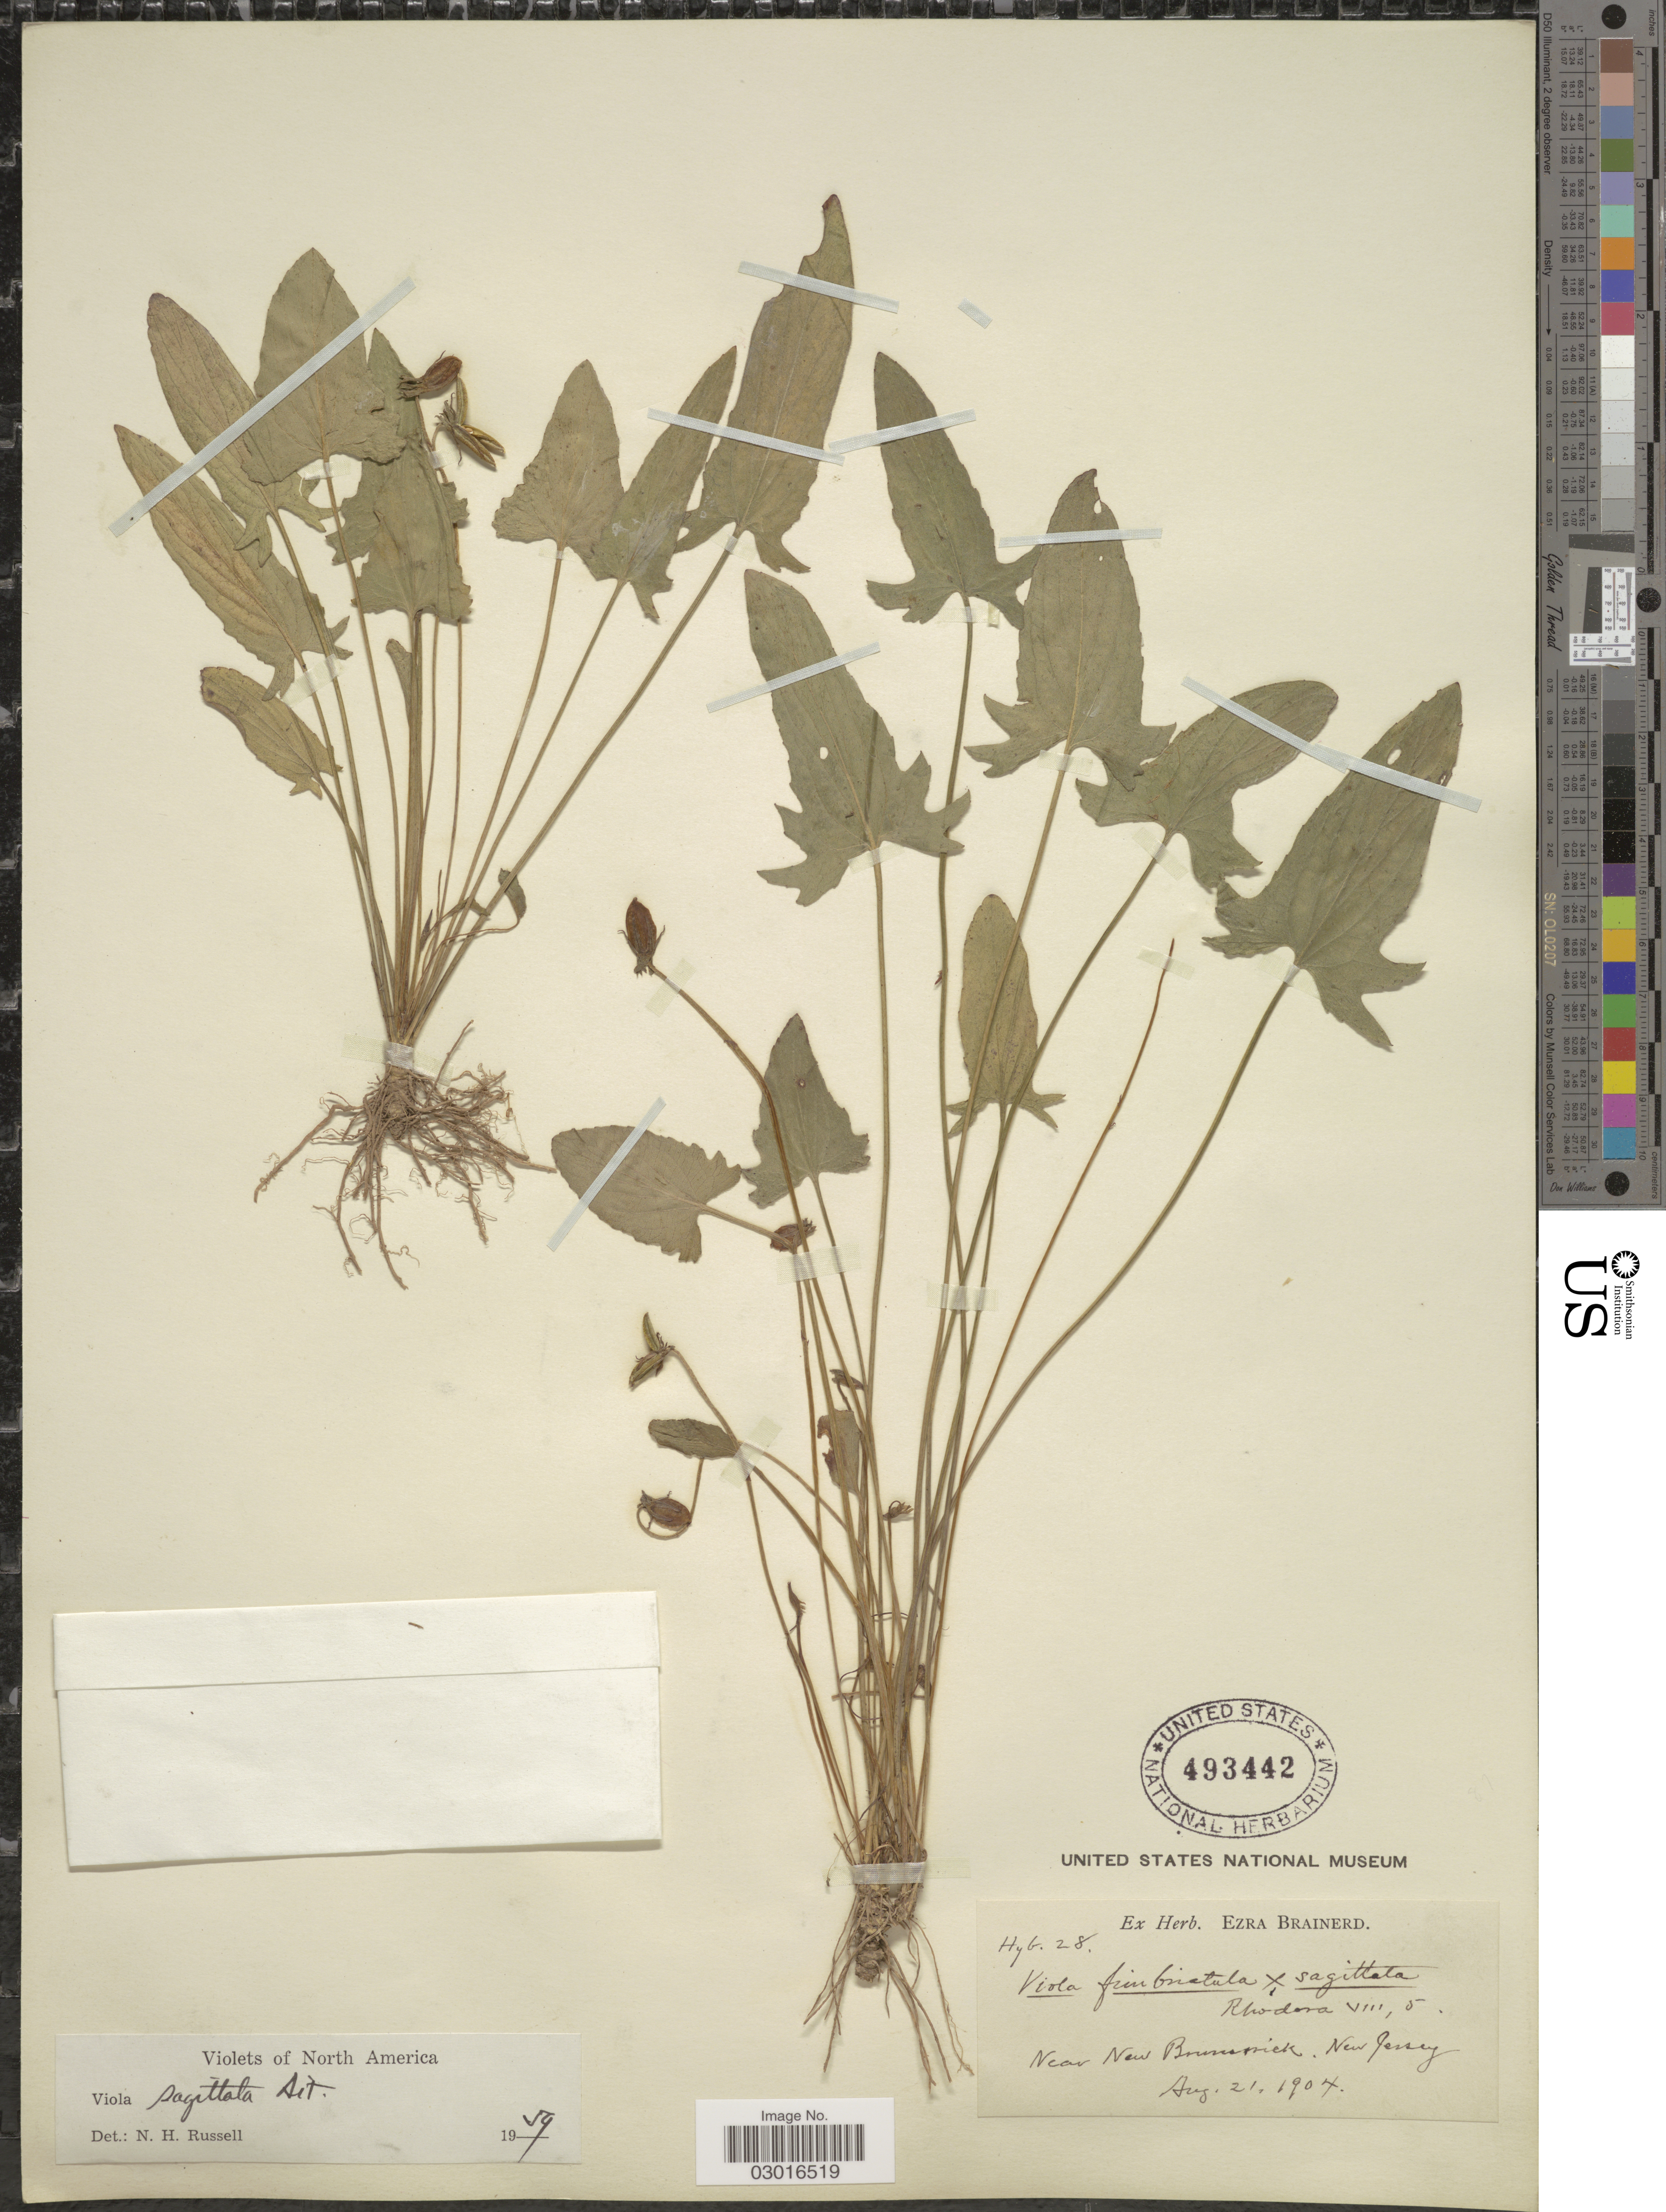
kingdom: Plantae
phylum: Tracheophyta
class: Magnoliopsida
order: Malpighiales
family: Violaceae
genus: Viola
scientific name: Viola sagittata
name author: Aiton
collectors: ex herb. Ezra Brainerd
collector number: Hyb. 28?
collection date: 1904-08-21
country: United States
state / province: New Jersey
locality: Near New Brunswick.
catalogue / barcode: US 493442